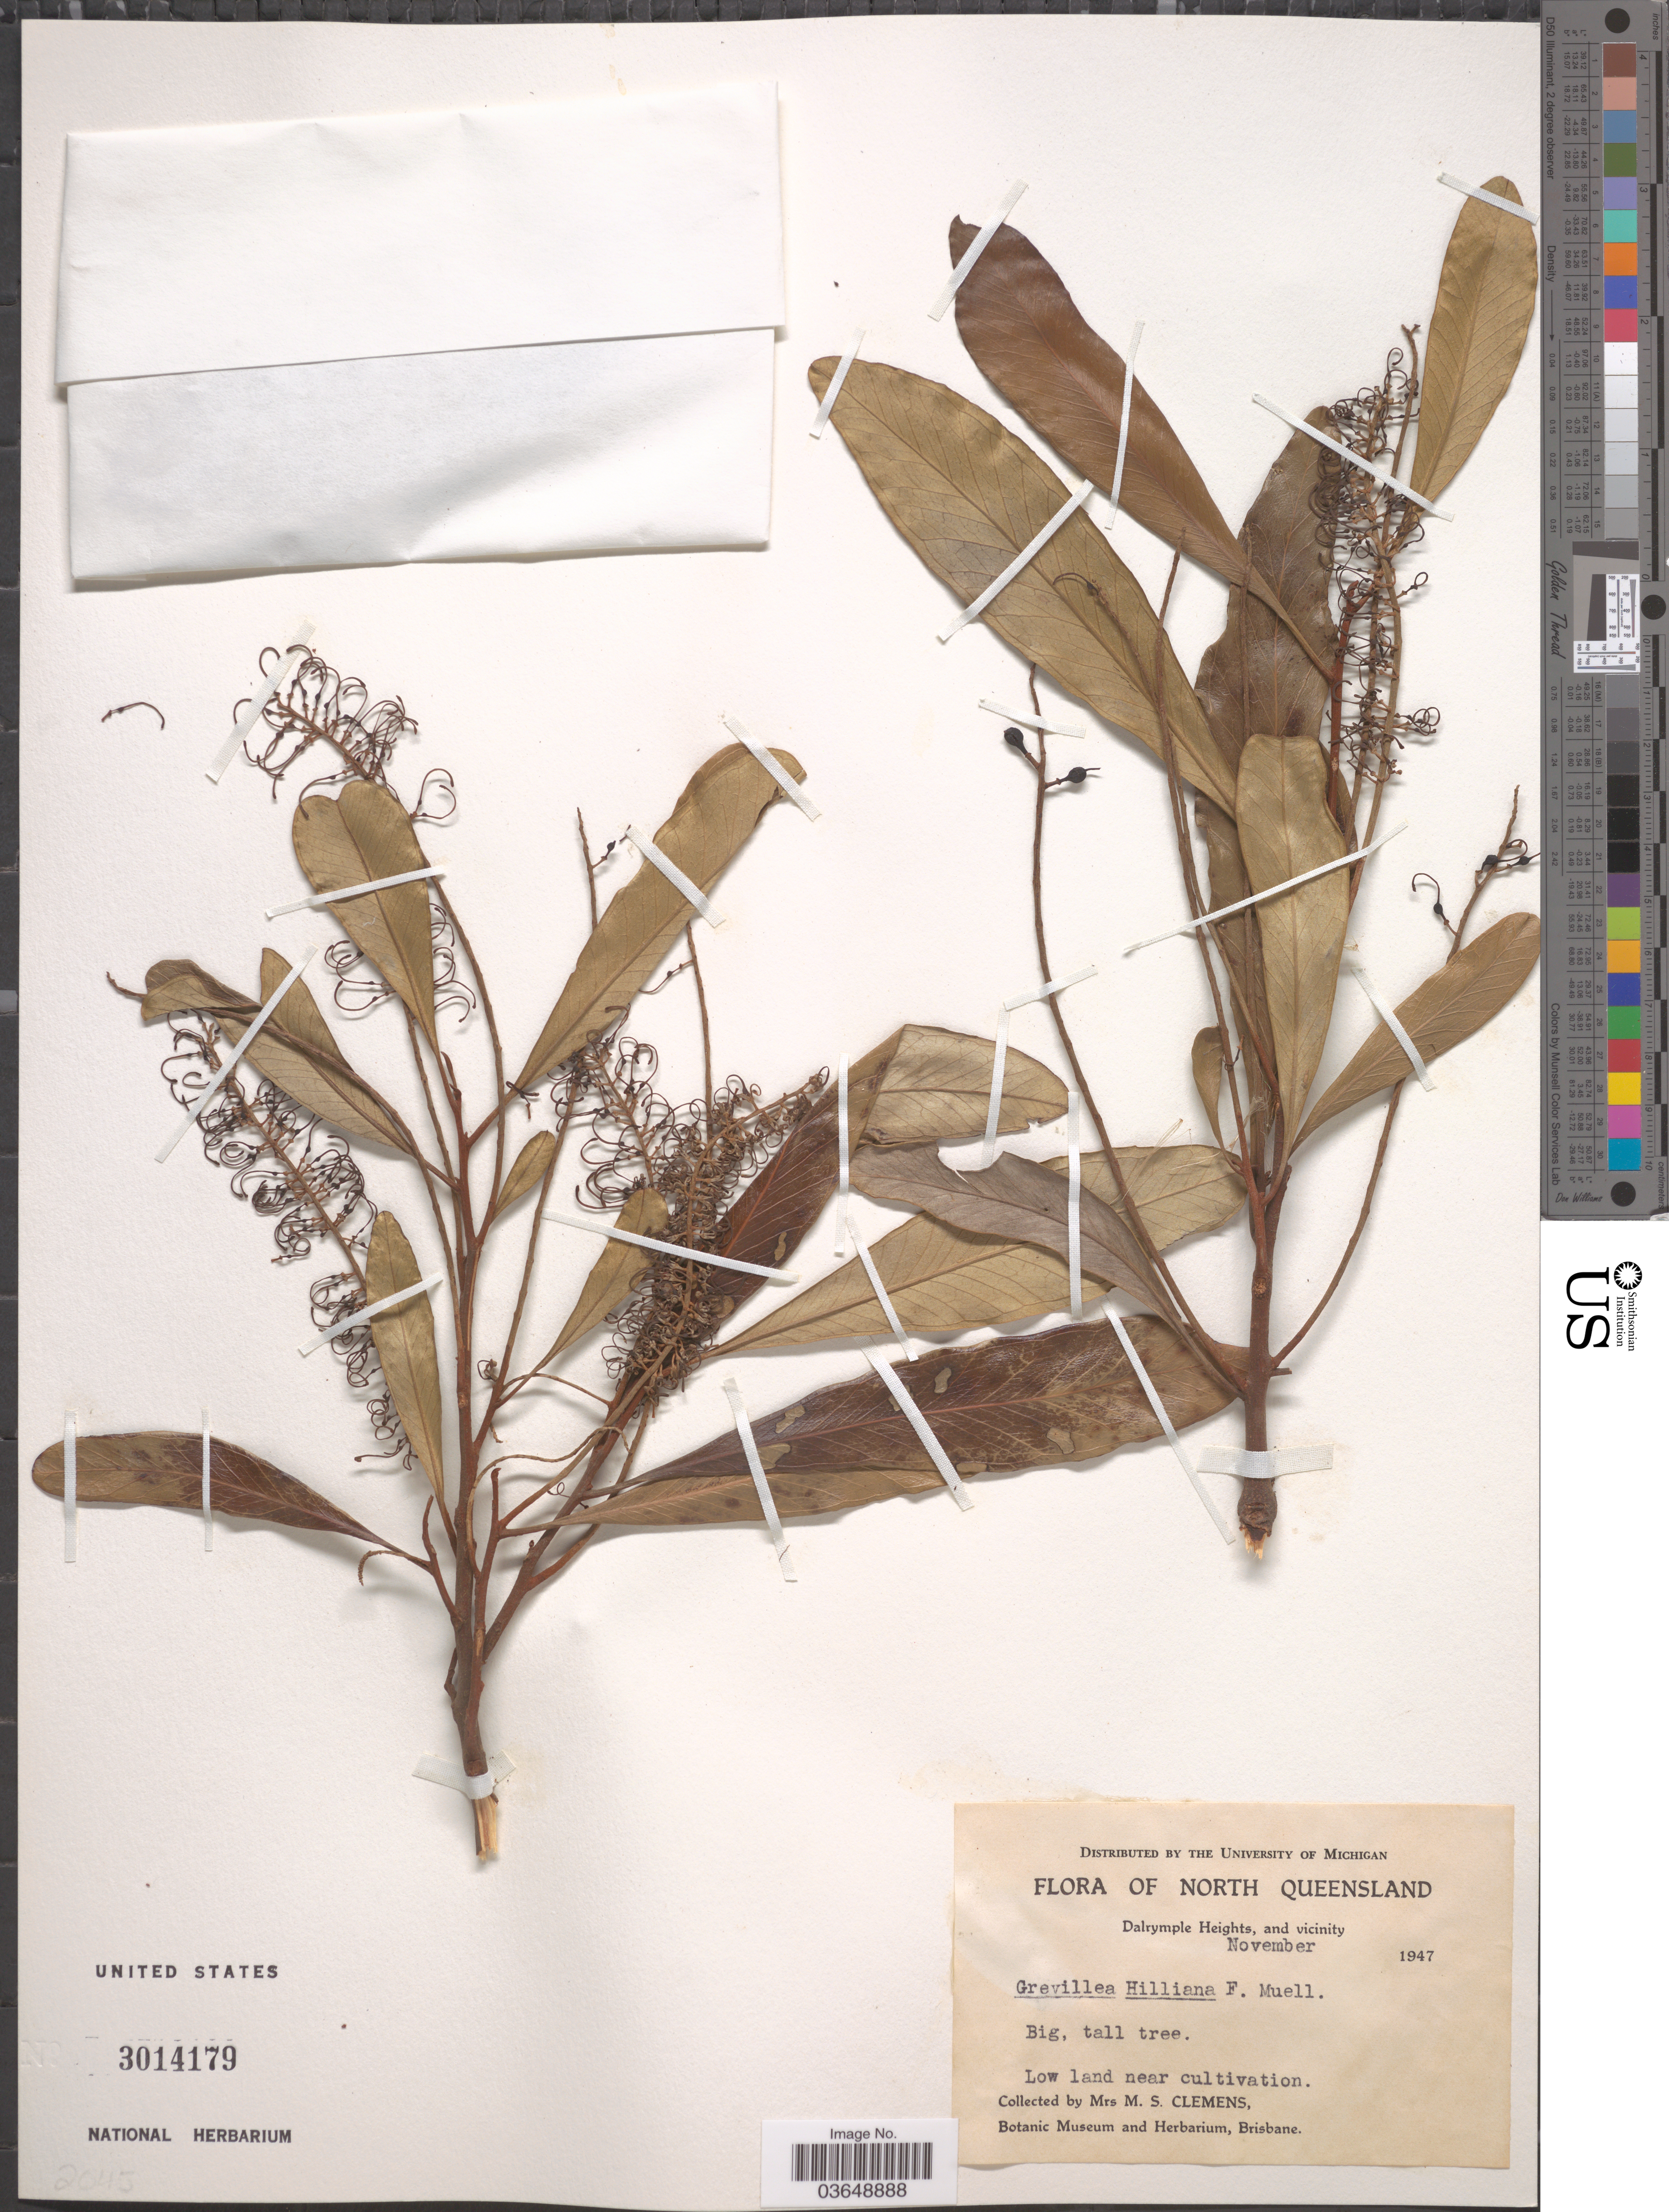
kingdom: Plantae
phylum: Tracheophyta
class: Magnoliopsida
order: Proteales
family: Proteaceae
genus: Grevillea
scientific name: Grevillea hilliana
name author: F. Muell.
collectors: M. S. Clemens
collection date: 1947-11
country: Australia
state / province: Queensland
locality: North Queensland. Dalrymple Heights, and vicinity.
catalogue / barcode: US 3014179